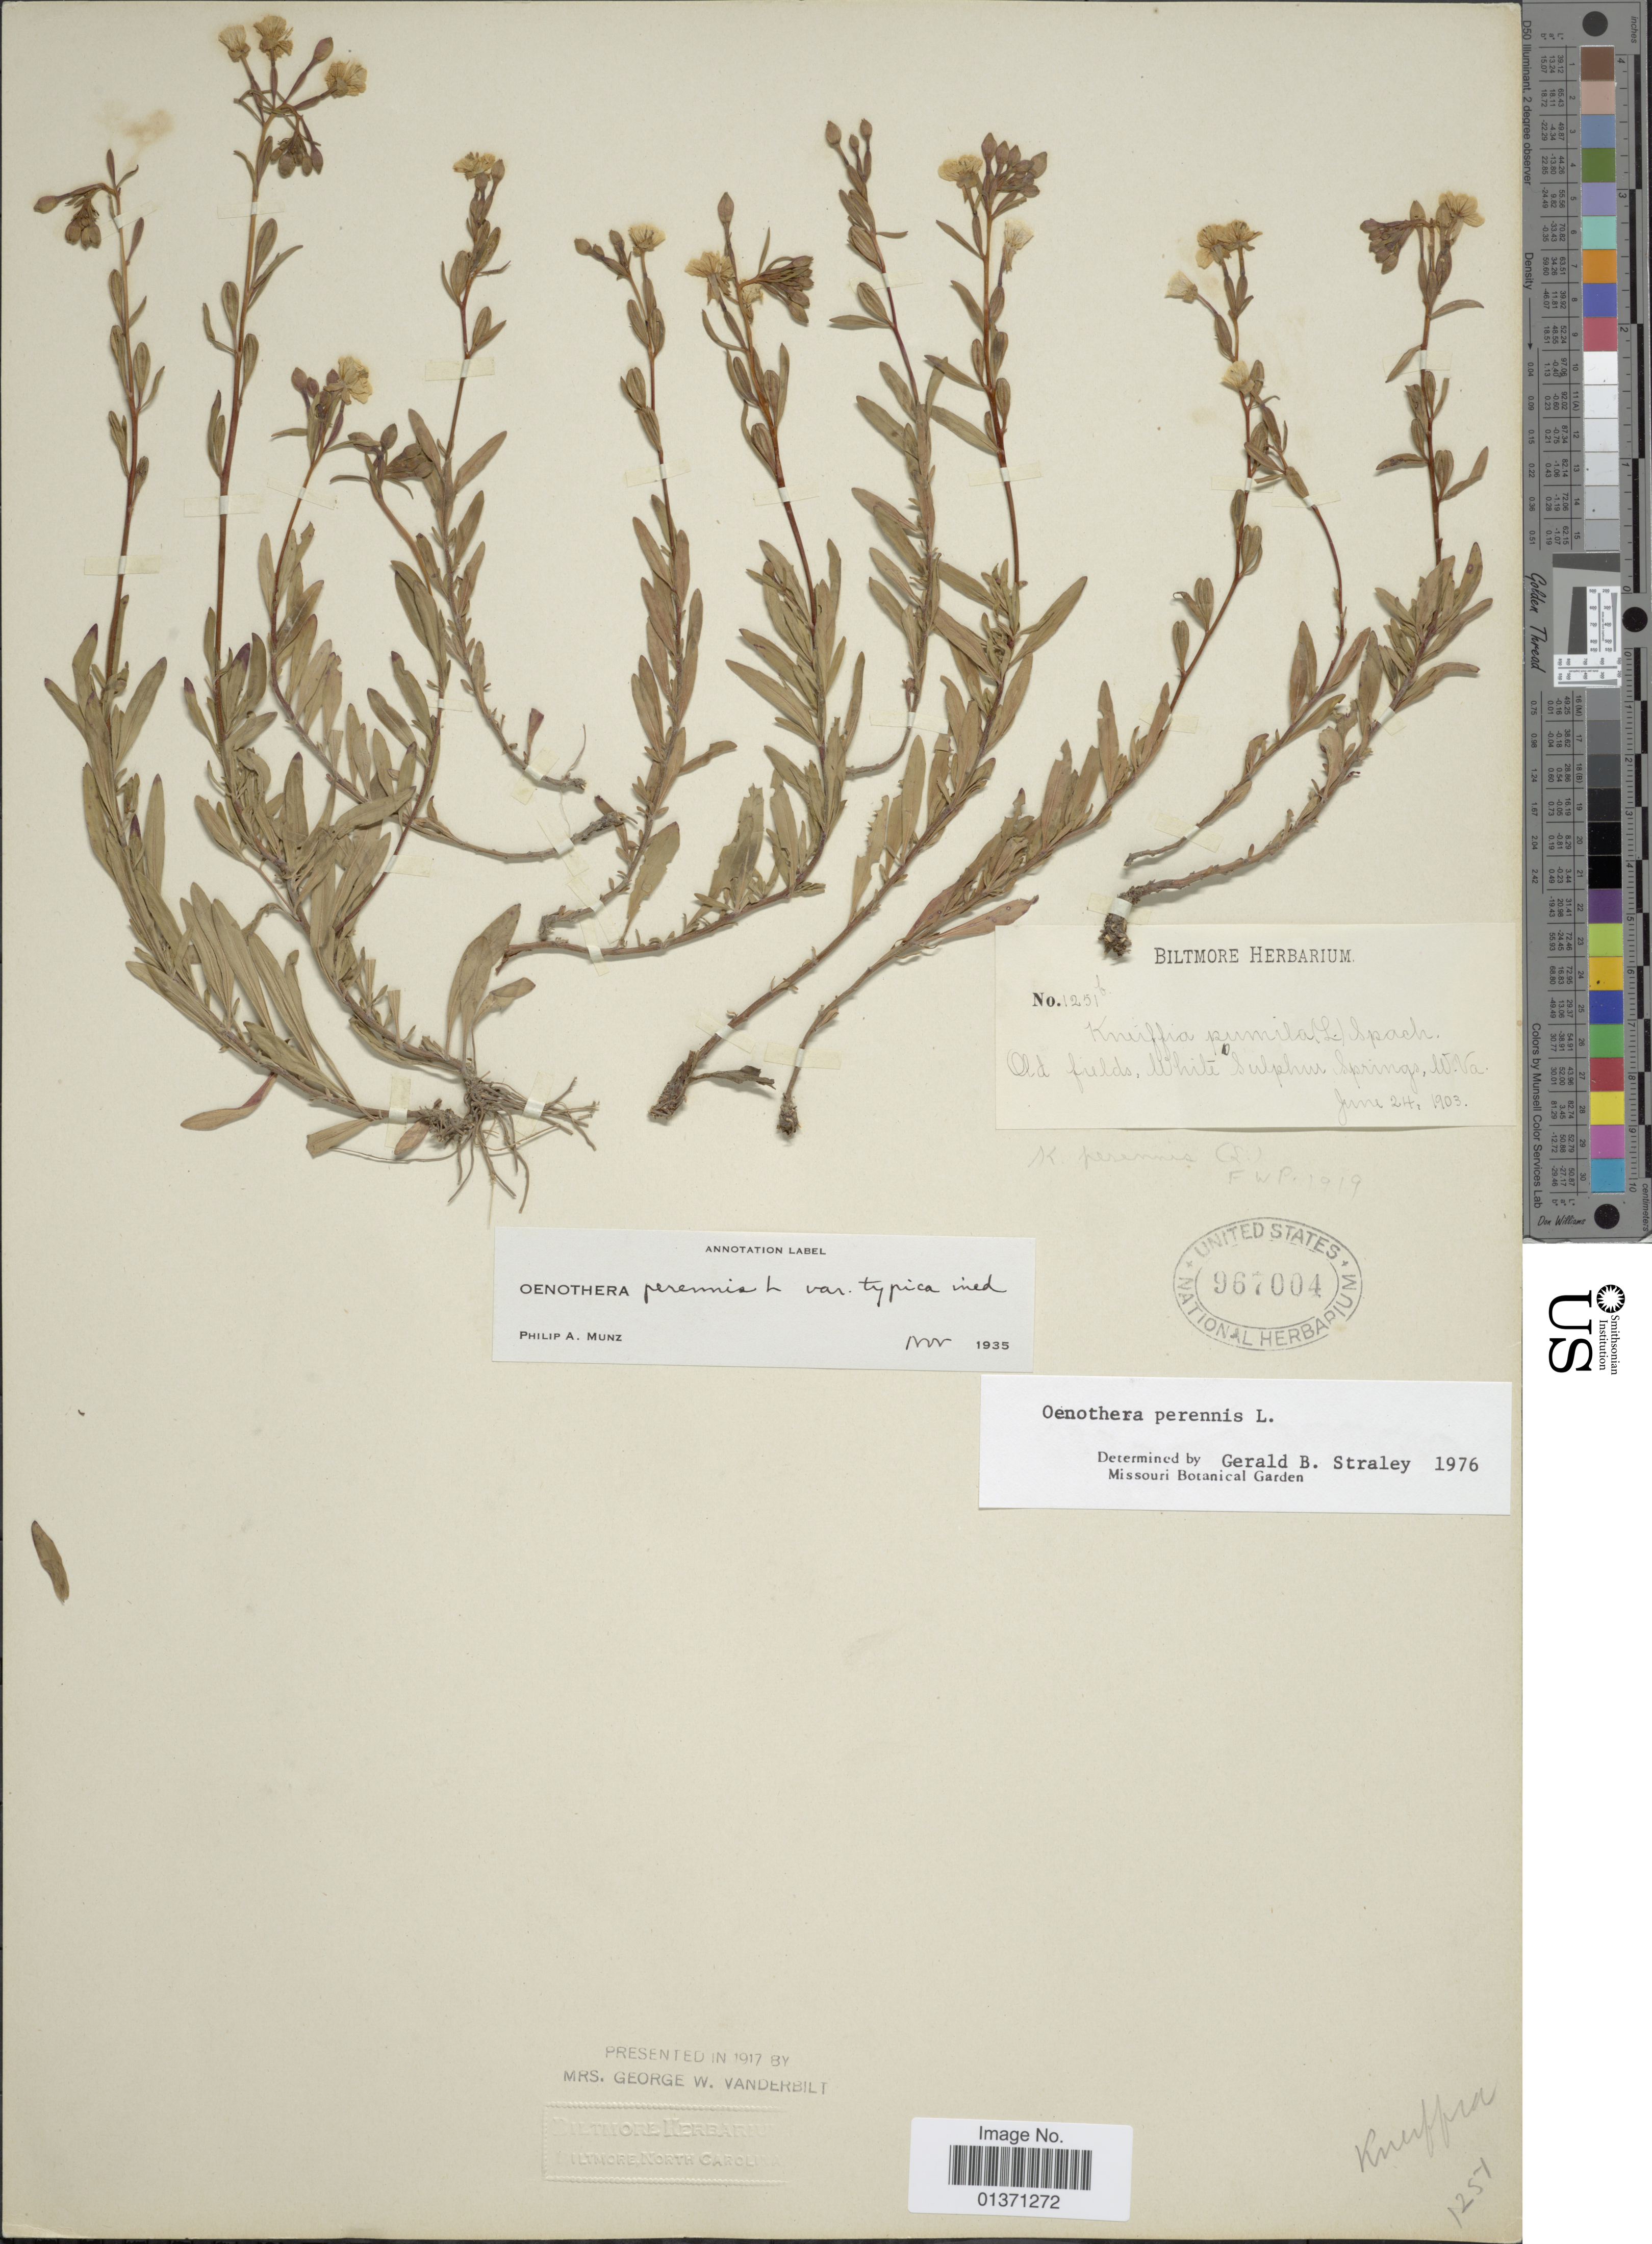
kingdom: Plantae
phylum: Tracheophyta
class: Magnoliopsida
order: Myrtales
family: Onagraceae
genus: Oenothera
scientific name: Oenothera perennis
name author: L.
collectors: ex herb. Biltmore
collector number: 1251b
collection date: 1903-06-24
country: United States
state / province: West Virginia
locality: Old fields, White Sulphur Springs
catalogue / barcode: US 967004